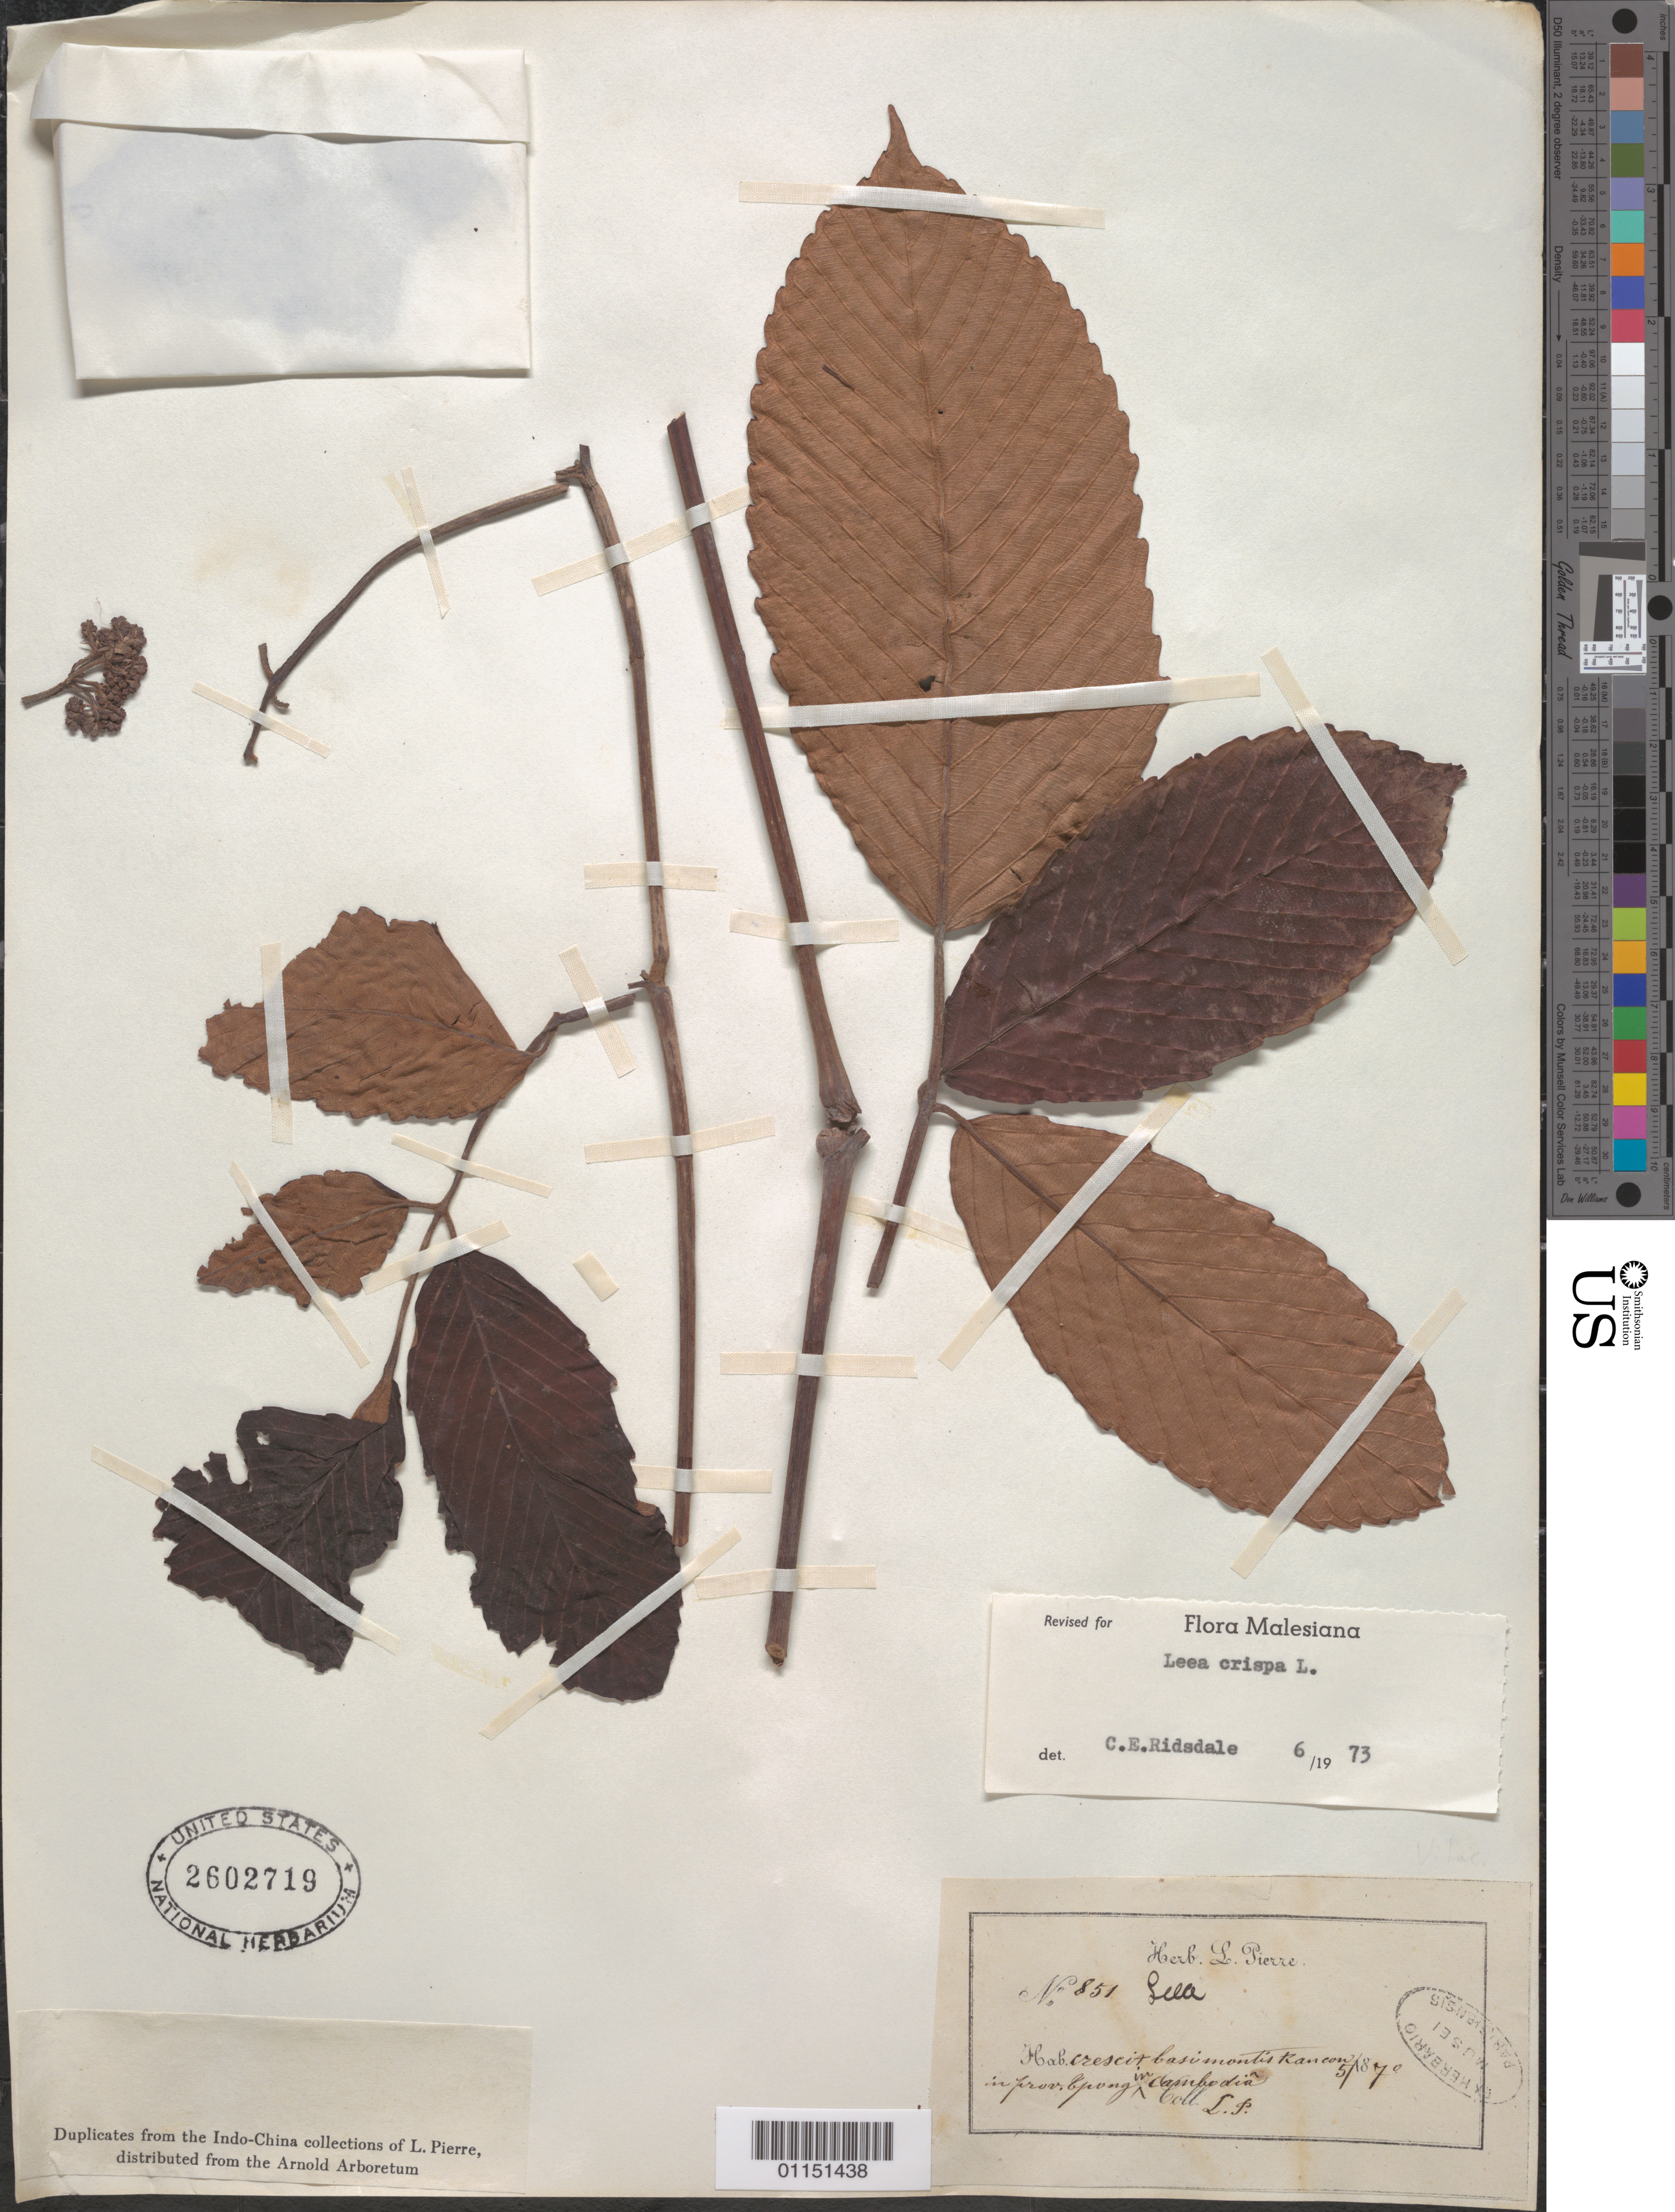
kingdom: Plantae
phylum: Tracheophyta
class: Magnoliopsida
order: Vitales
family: Vitaceae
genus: Leea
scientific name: Leea asiatica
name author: (L.) Ridsdale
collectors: L. Pierre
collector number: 851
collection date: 1870-05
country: Cambodia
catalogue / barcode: US 2602719